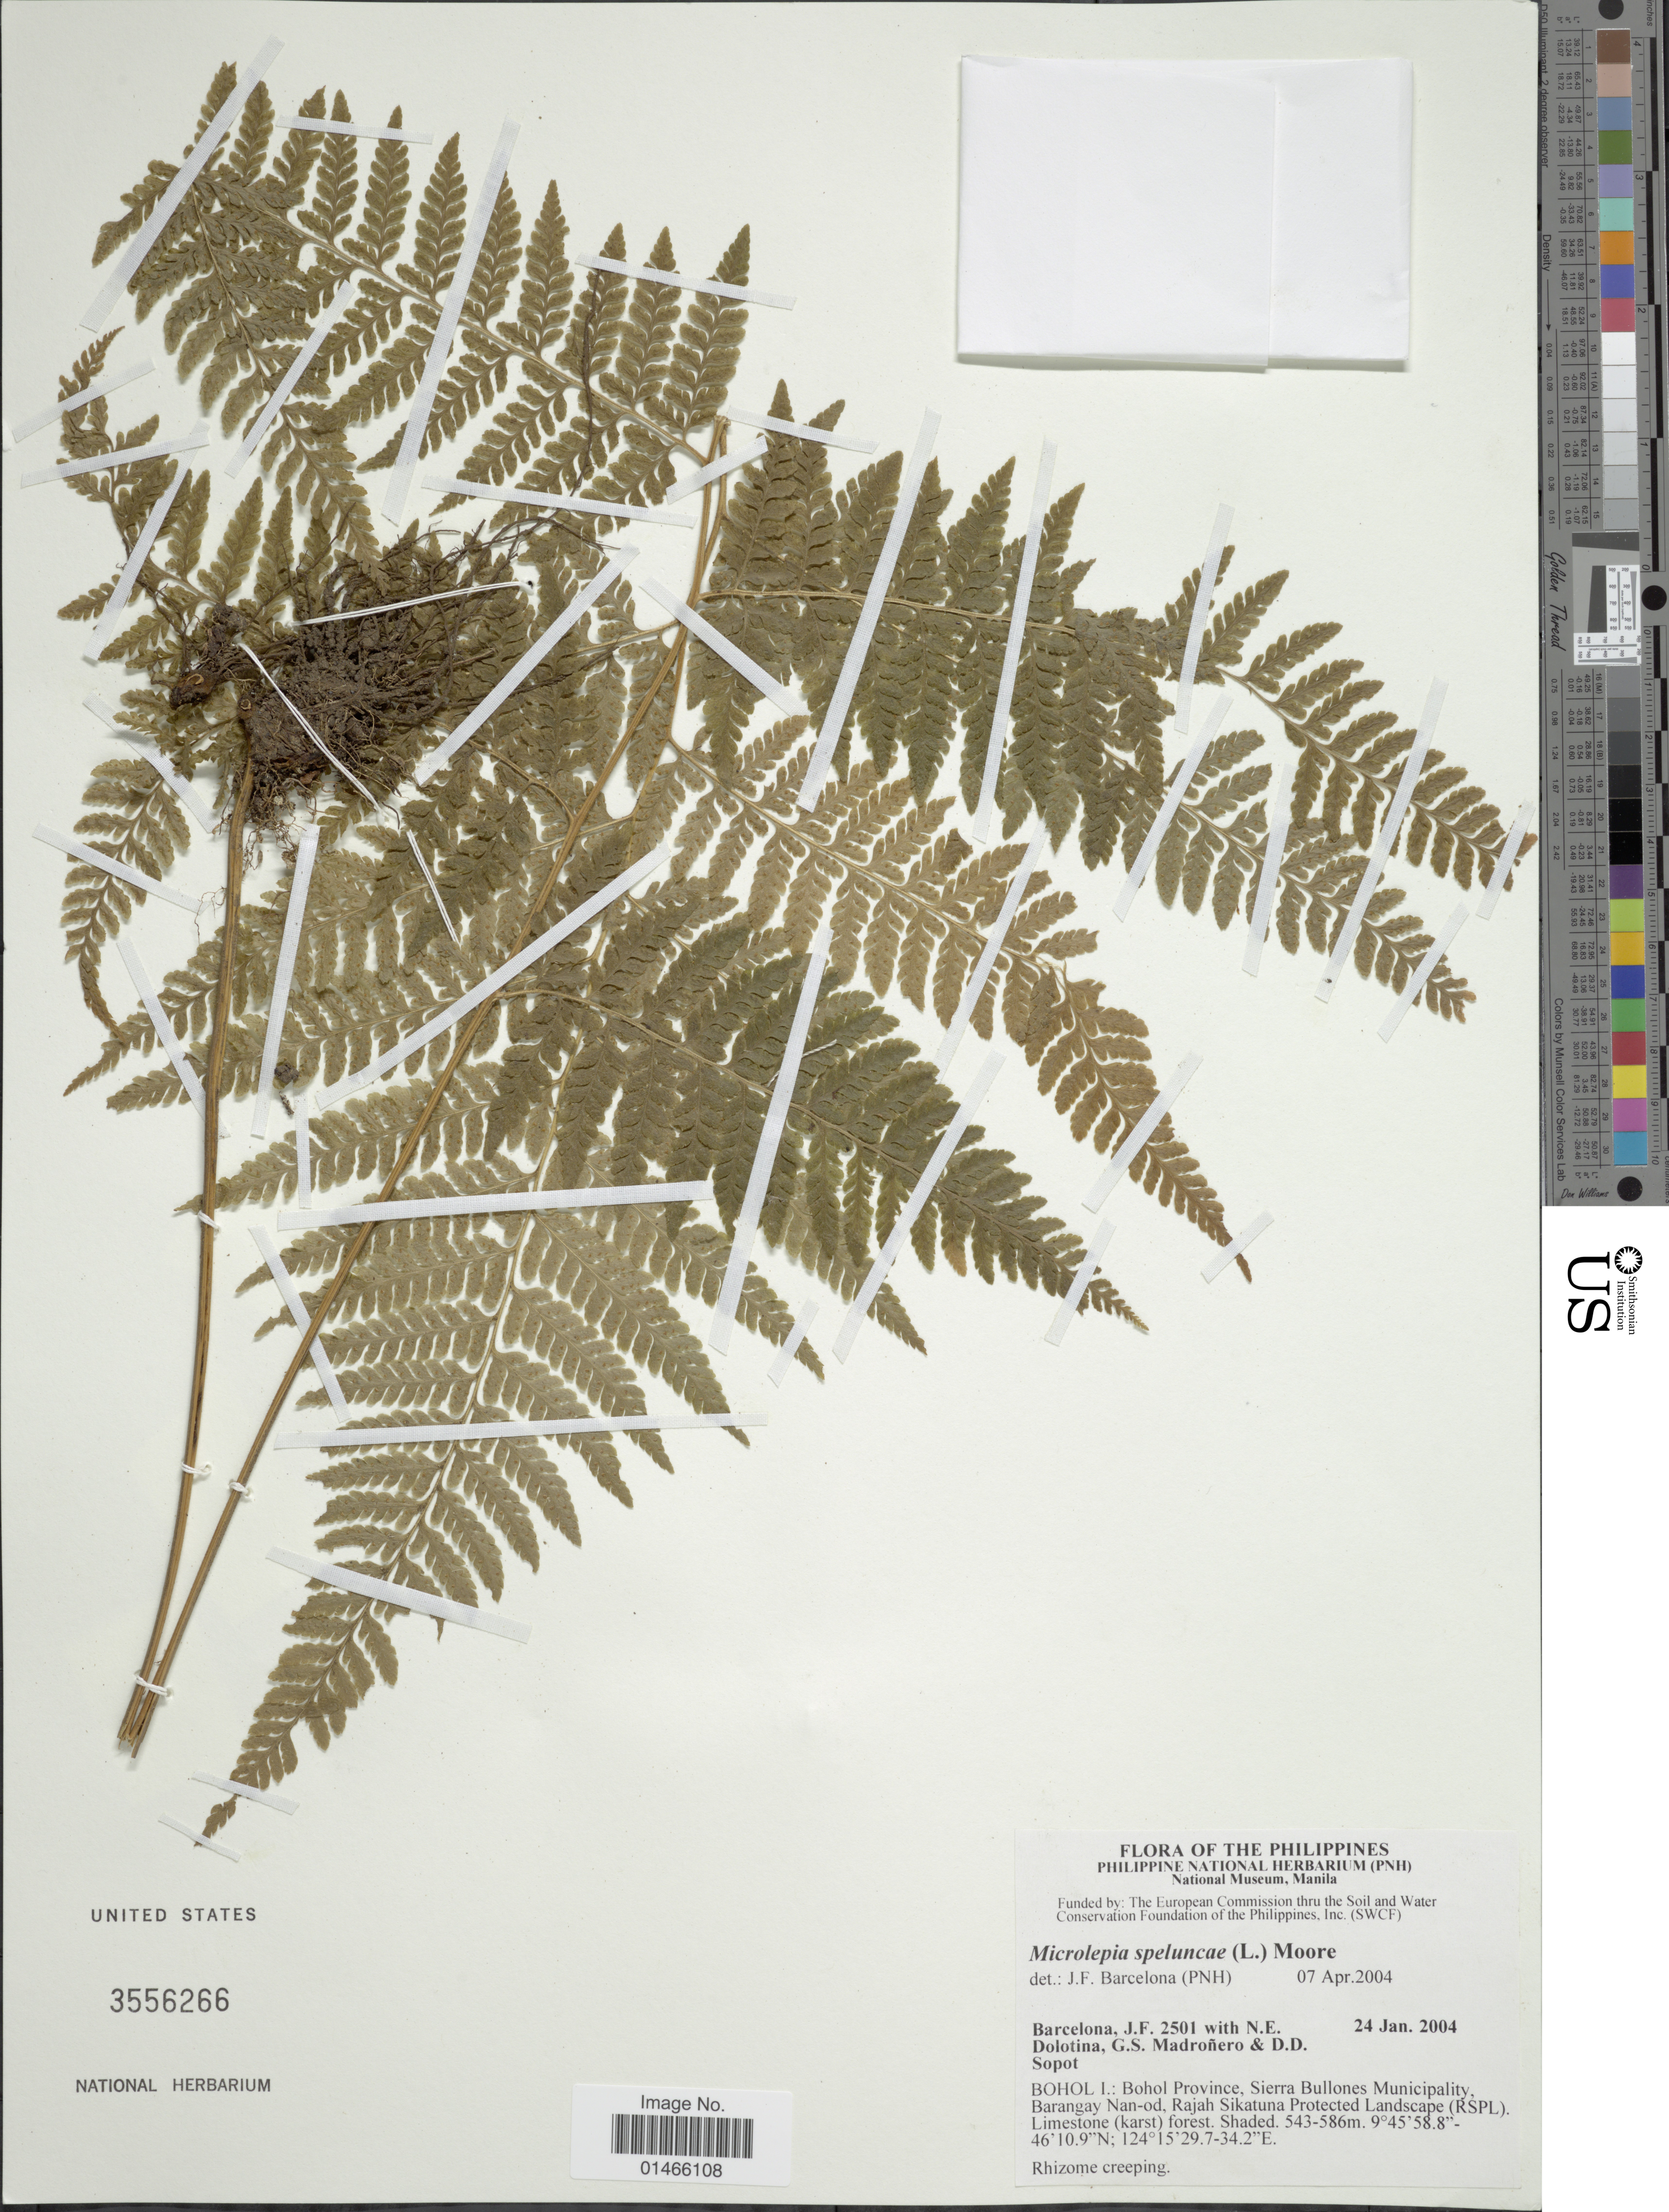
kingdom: Plantae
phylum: Tracheophyta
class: Polypodiopsida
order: Polypodiales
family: Dennstaedtiaceae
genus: Microlepia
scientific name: Microlepia speluncae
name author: (L.) T. Moore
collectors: J. F. Barcelona, N. Dolotina, G. Madroñero & D. Sopot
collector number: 2501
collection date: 2004-01-24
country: Philippines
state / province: Central Visayas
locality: Bohol I.: Bohol Province, Sierra Bullones Municipality, Barangay Nan-od, Rajah Sikatuna Protected Landscape (RSPL)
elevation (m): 543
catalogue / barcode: US 3556266